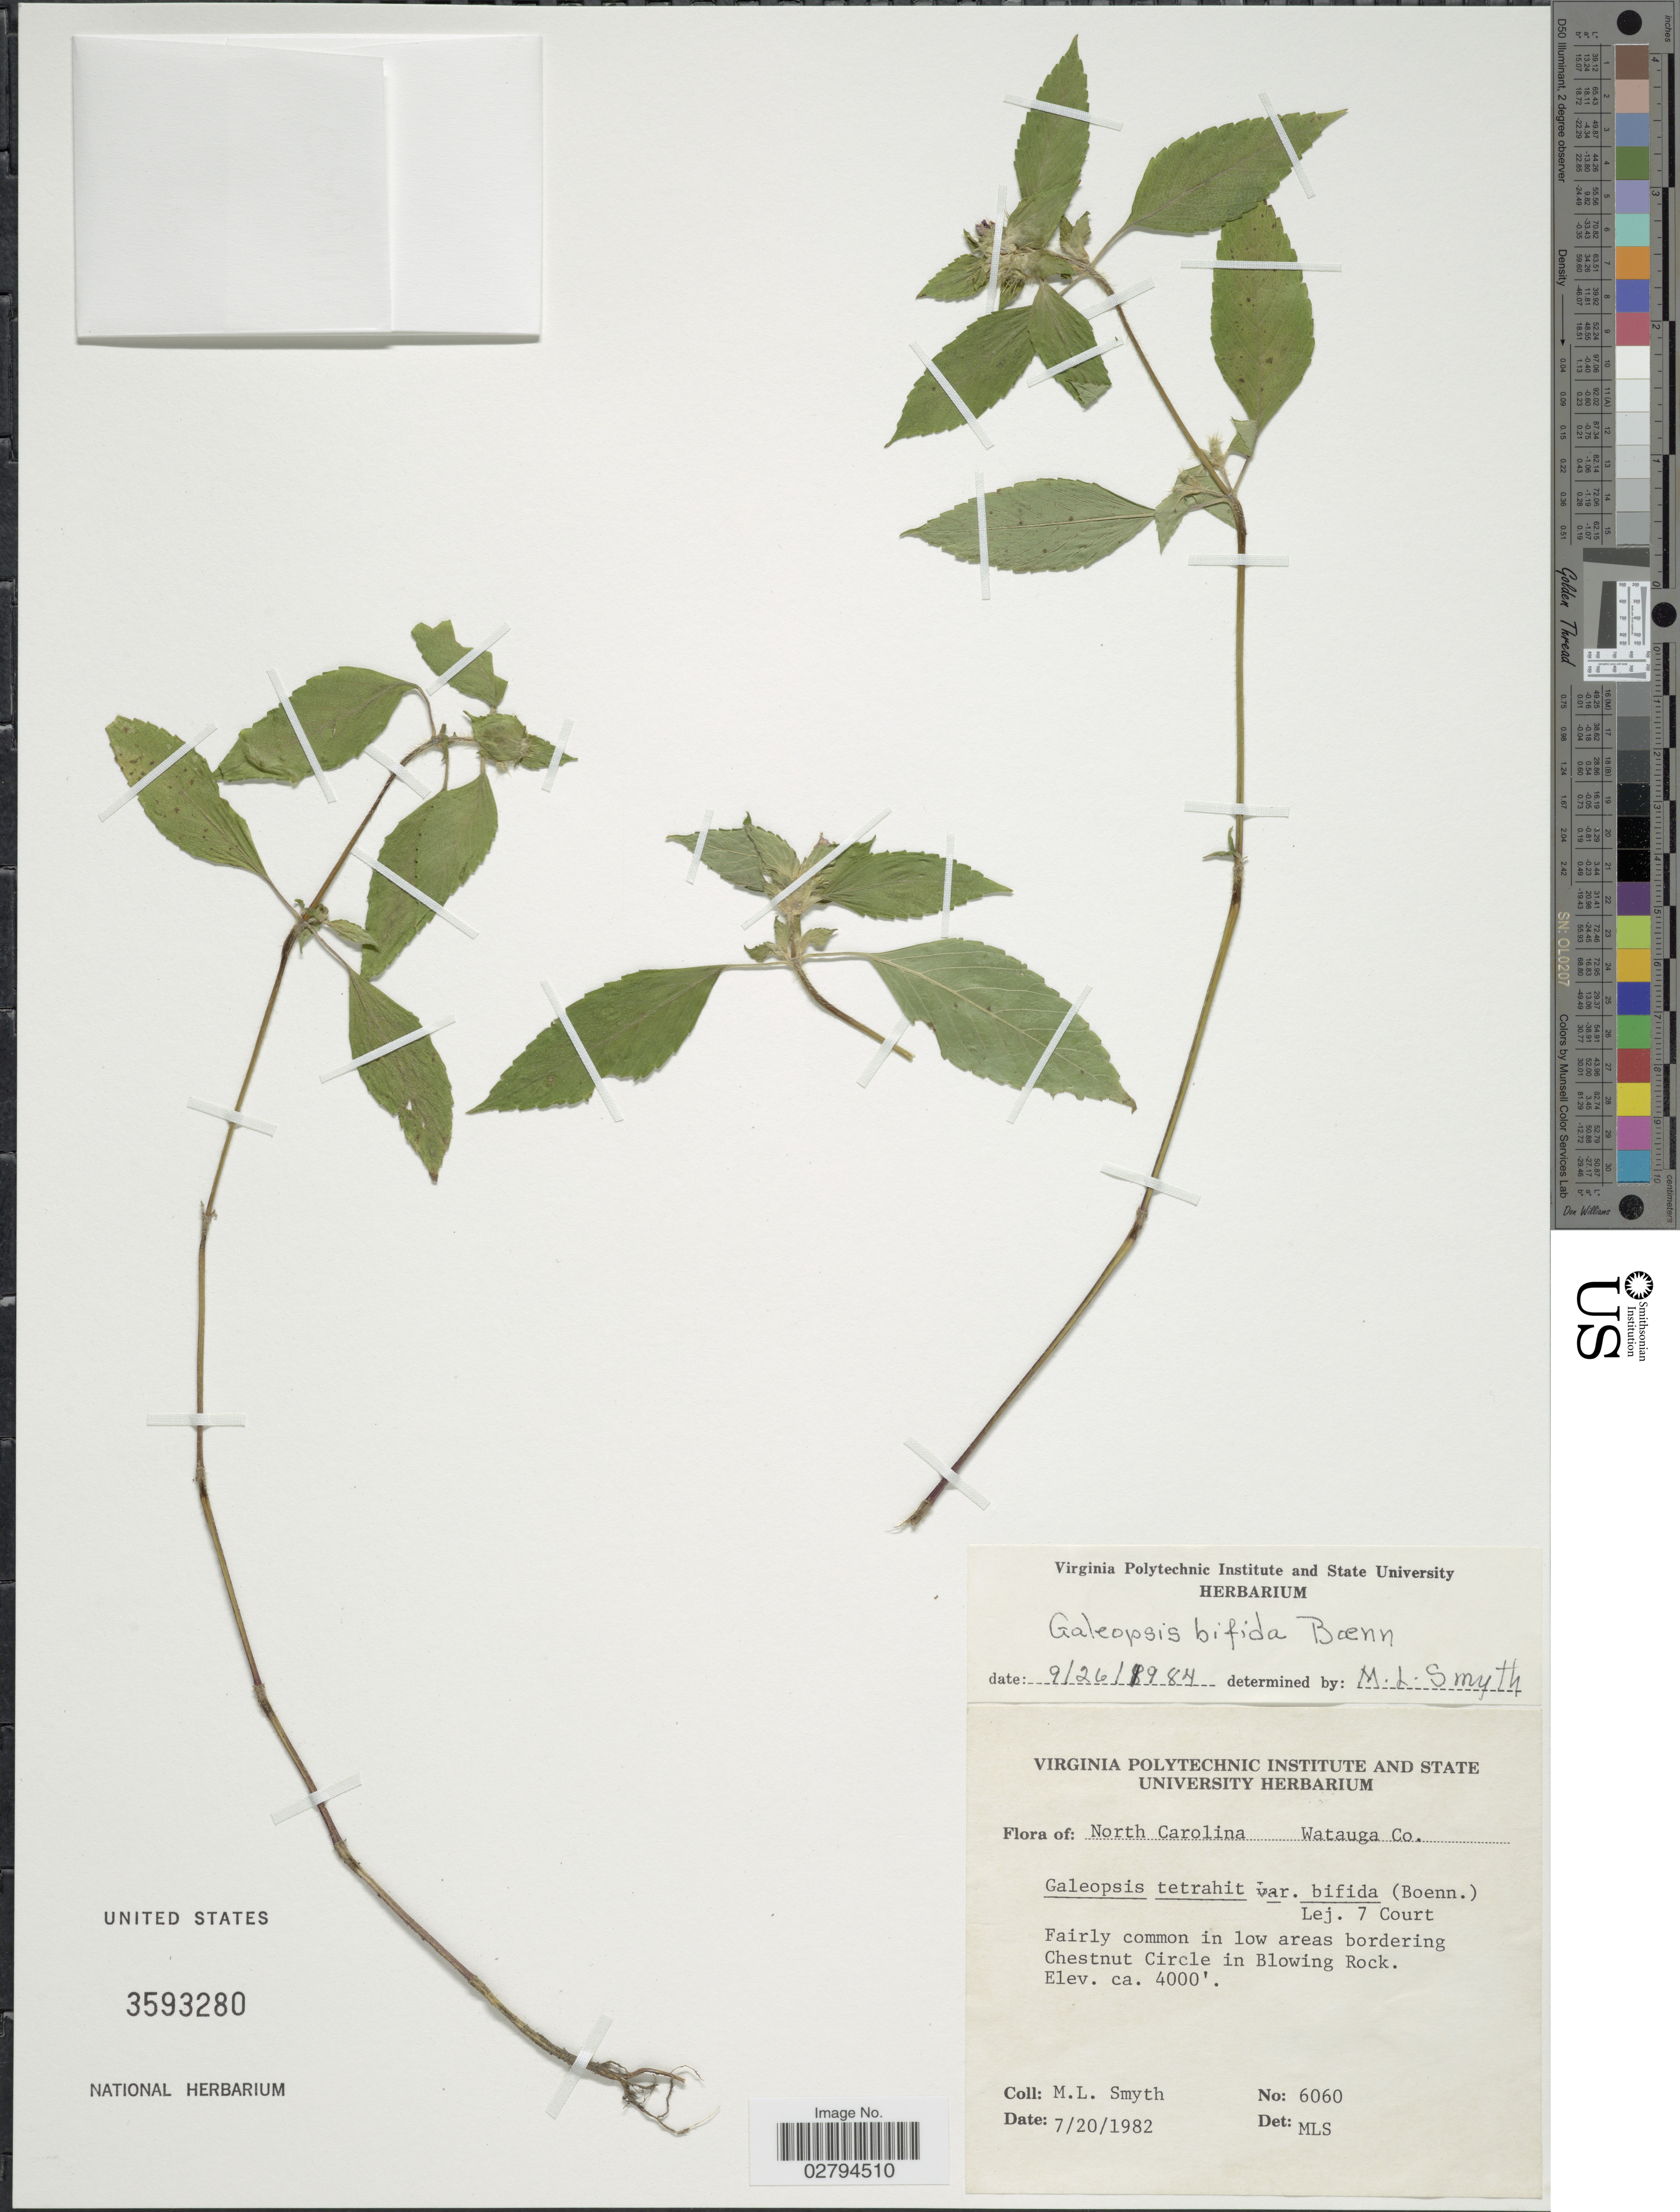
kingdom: Plantae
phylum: Tracheophyta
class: Magnoliopsida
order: Lamiales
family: Lamiaceae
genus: Galeopsis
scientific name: Galeopsis bifida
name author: Boenn.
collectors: M. Smyth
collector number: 6060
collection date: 1982-07-20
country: United States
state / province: North Carolina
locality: Watauga Co. In low areas bordering Chestnut Circle in Blowing Rock.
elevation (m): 1219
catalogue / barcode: US 3593280